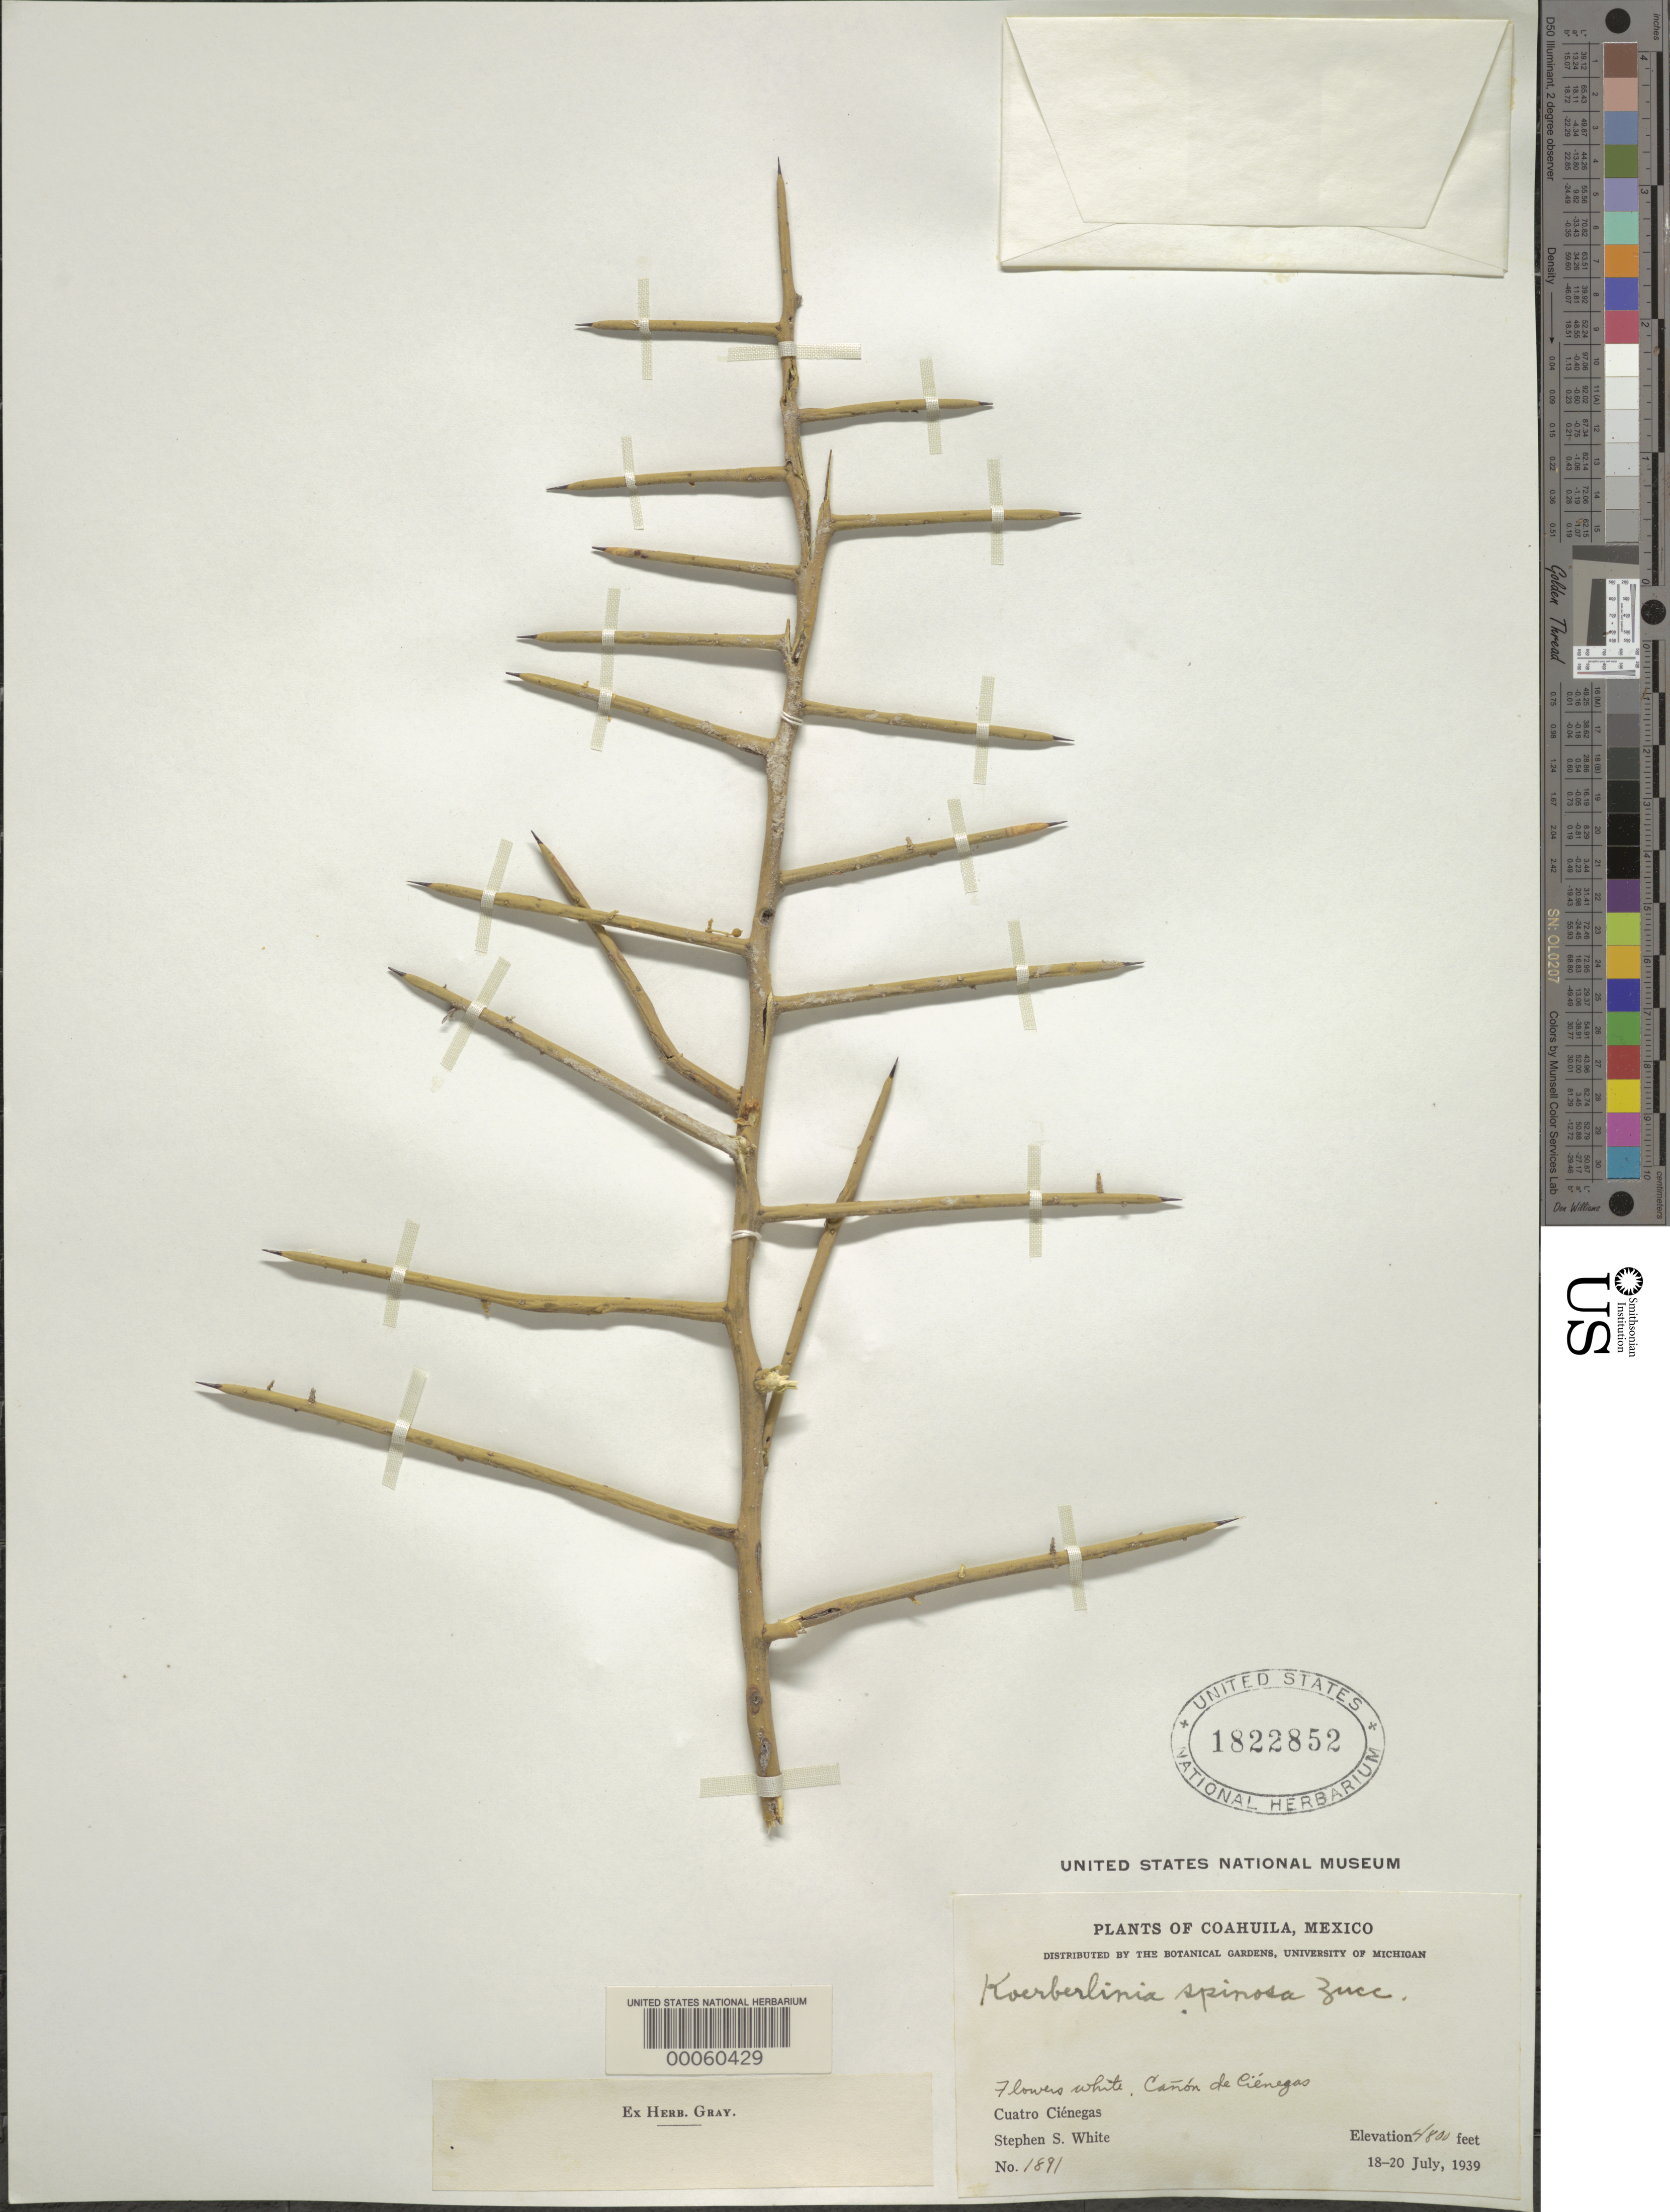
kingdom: Plantae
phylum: Tracheophyta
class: Magnoliopsida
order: Brassicales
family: Koeberliniaceae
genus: Koeberlinia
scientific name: Koeberlinia spinosa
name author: Zucc.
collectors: S. S. White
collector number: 1891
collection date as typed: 18 Jul 1939 to 20 Jul 1939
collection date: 1939-07-18/1939-07-20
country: Mexico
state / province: Coahuila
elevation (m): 1463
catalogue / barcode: US 1822852